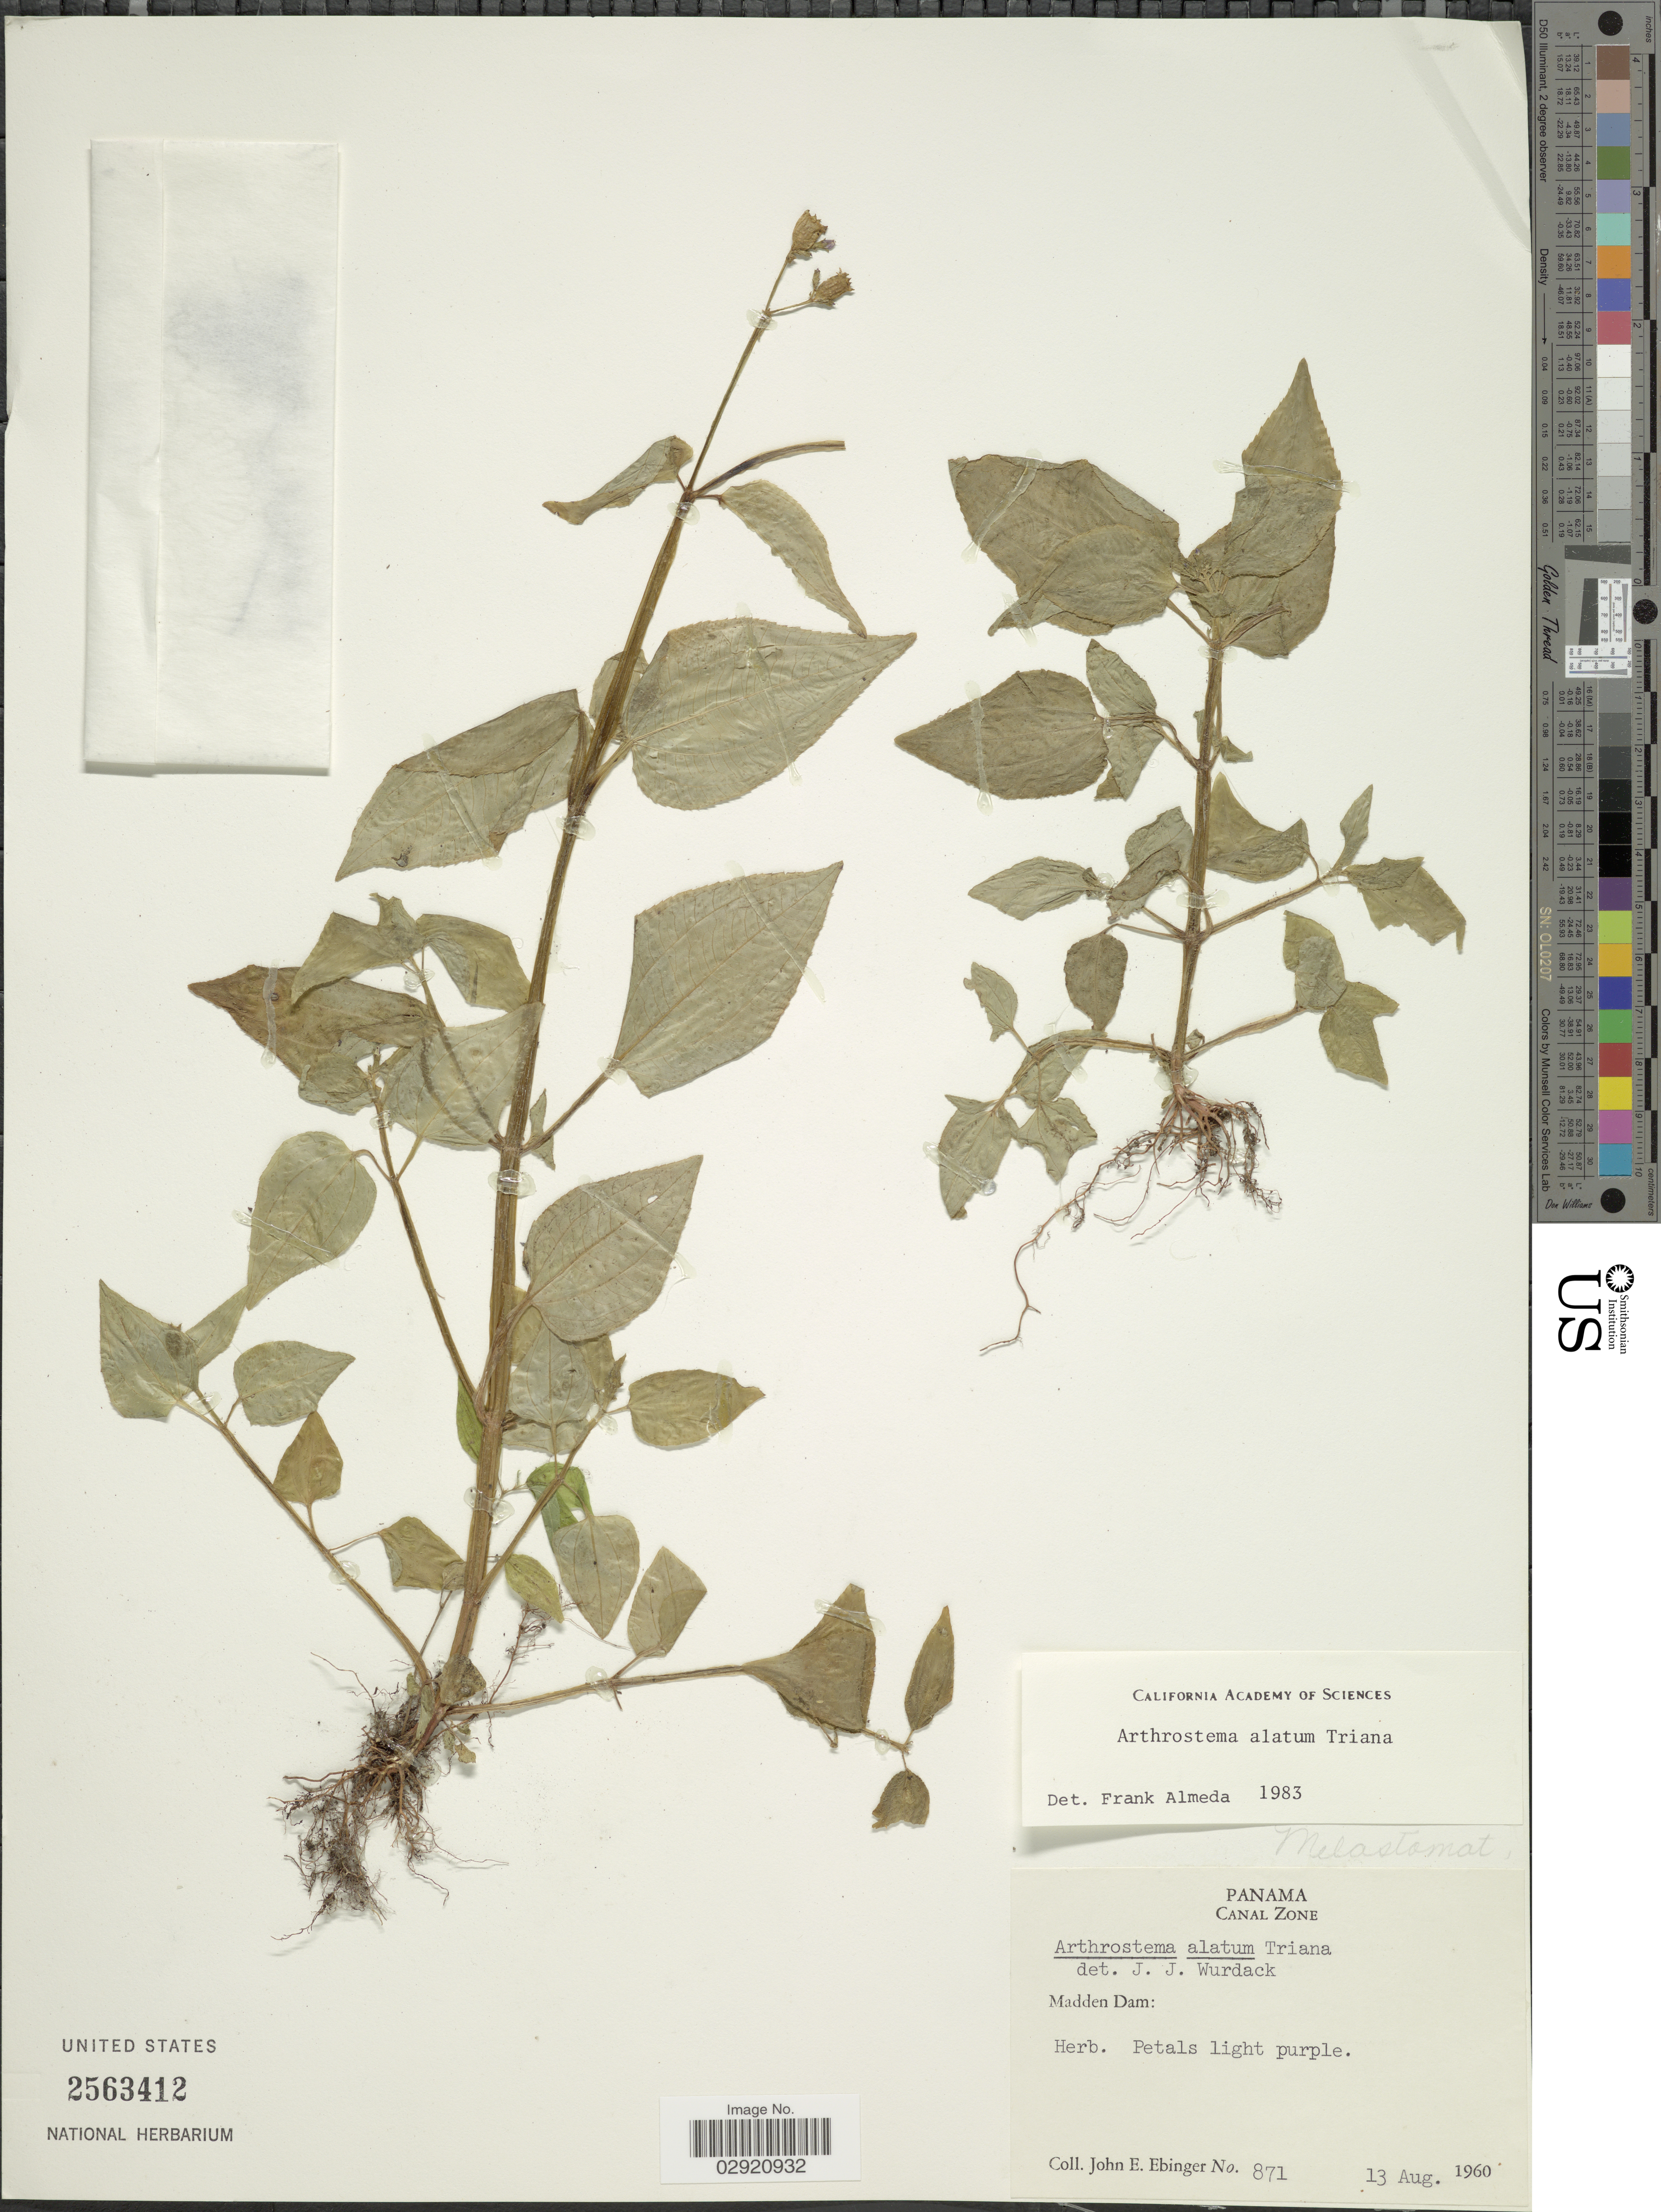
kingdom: Plantae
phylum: Tracheophyta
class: Magnoliopsida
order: Myrtales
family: Melastomataceae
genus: Arthrostemma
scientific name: Arthrostemma alatum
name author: Triana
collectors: J. Ebinger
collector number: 871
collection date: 1960-08-13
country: Panama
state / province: Colón / Panamá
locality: Canal Zone. Madden Dam.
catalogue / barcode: US 2563412